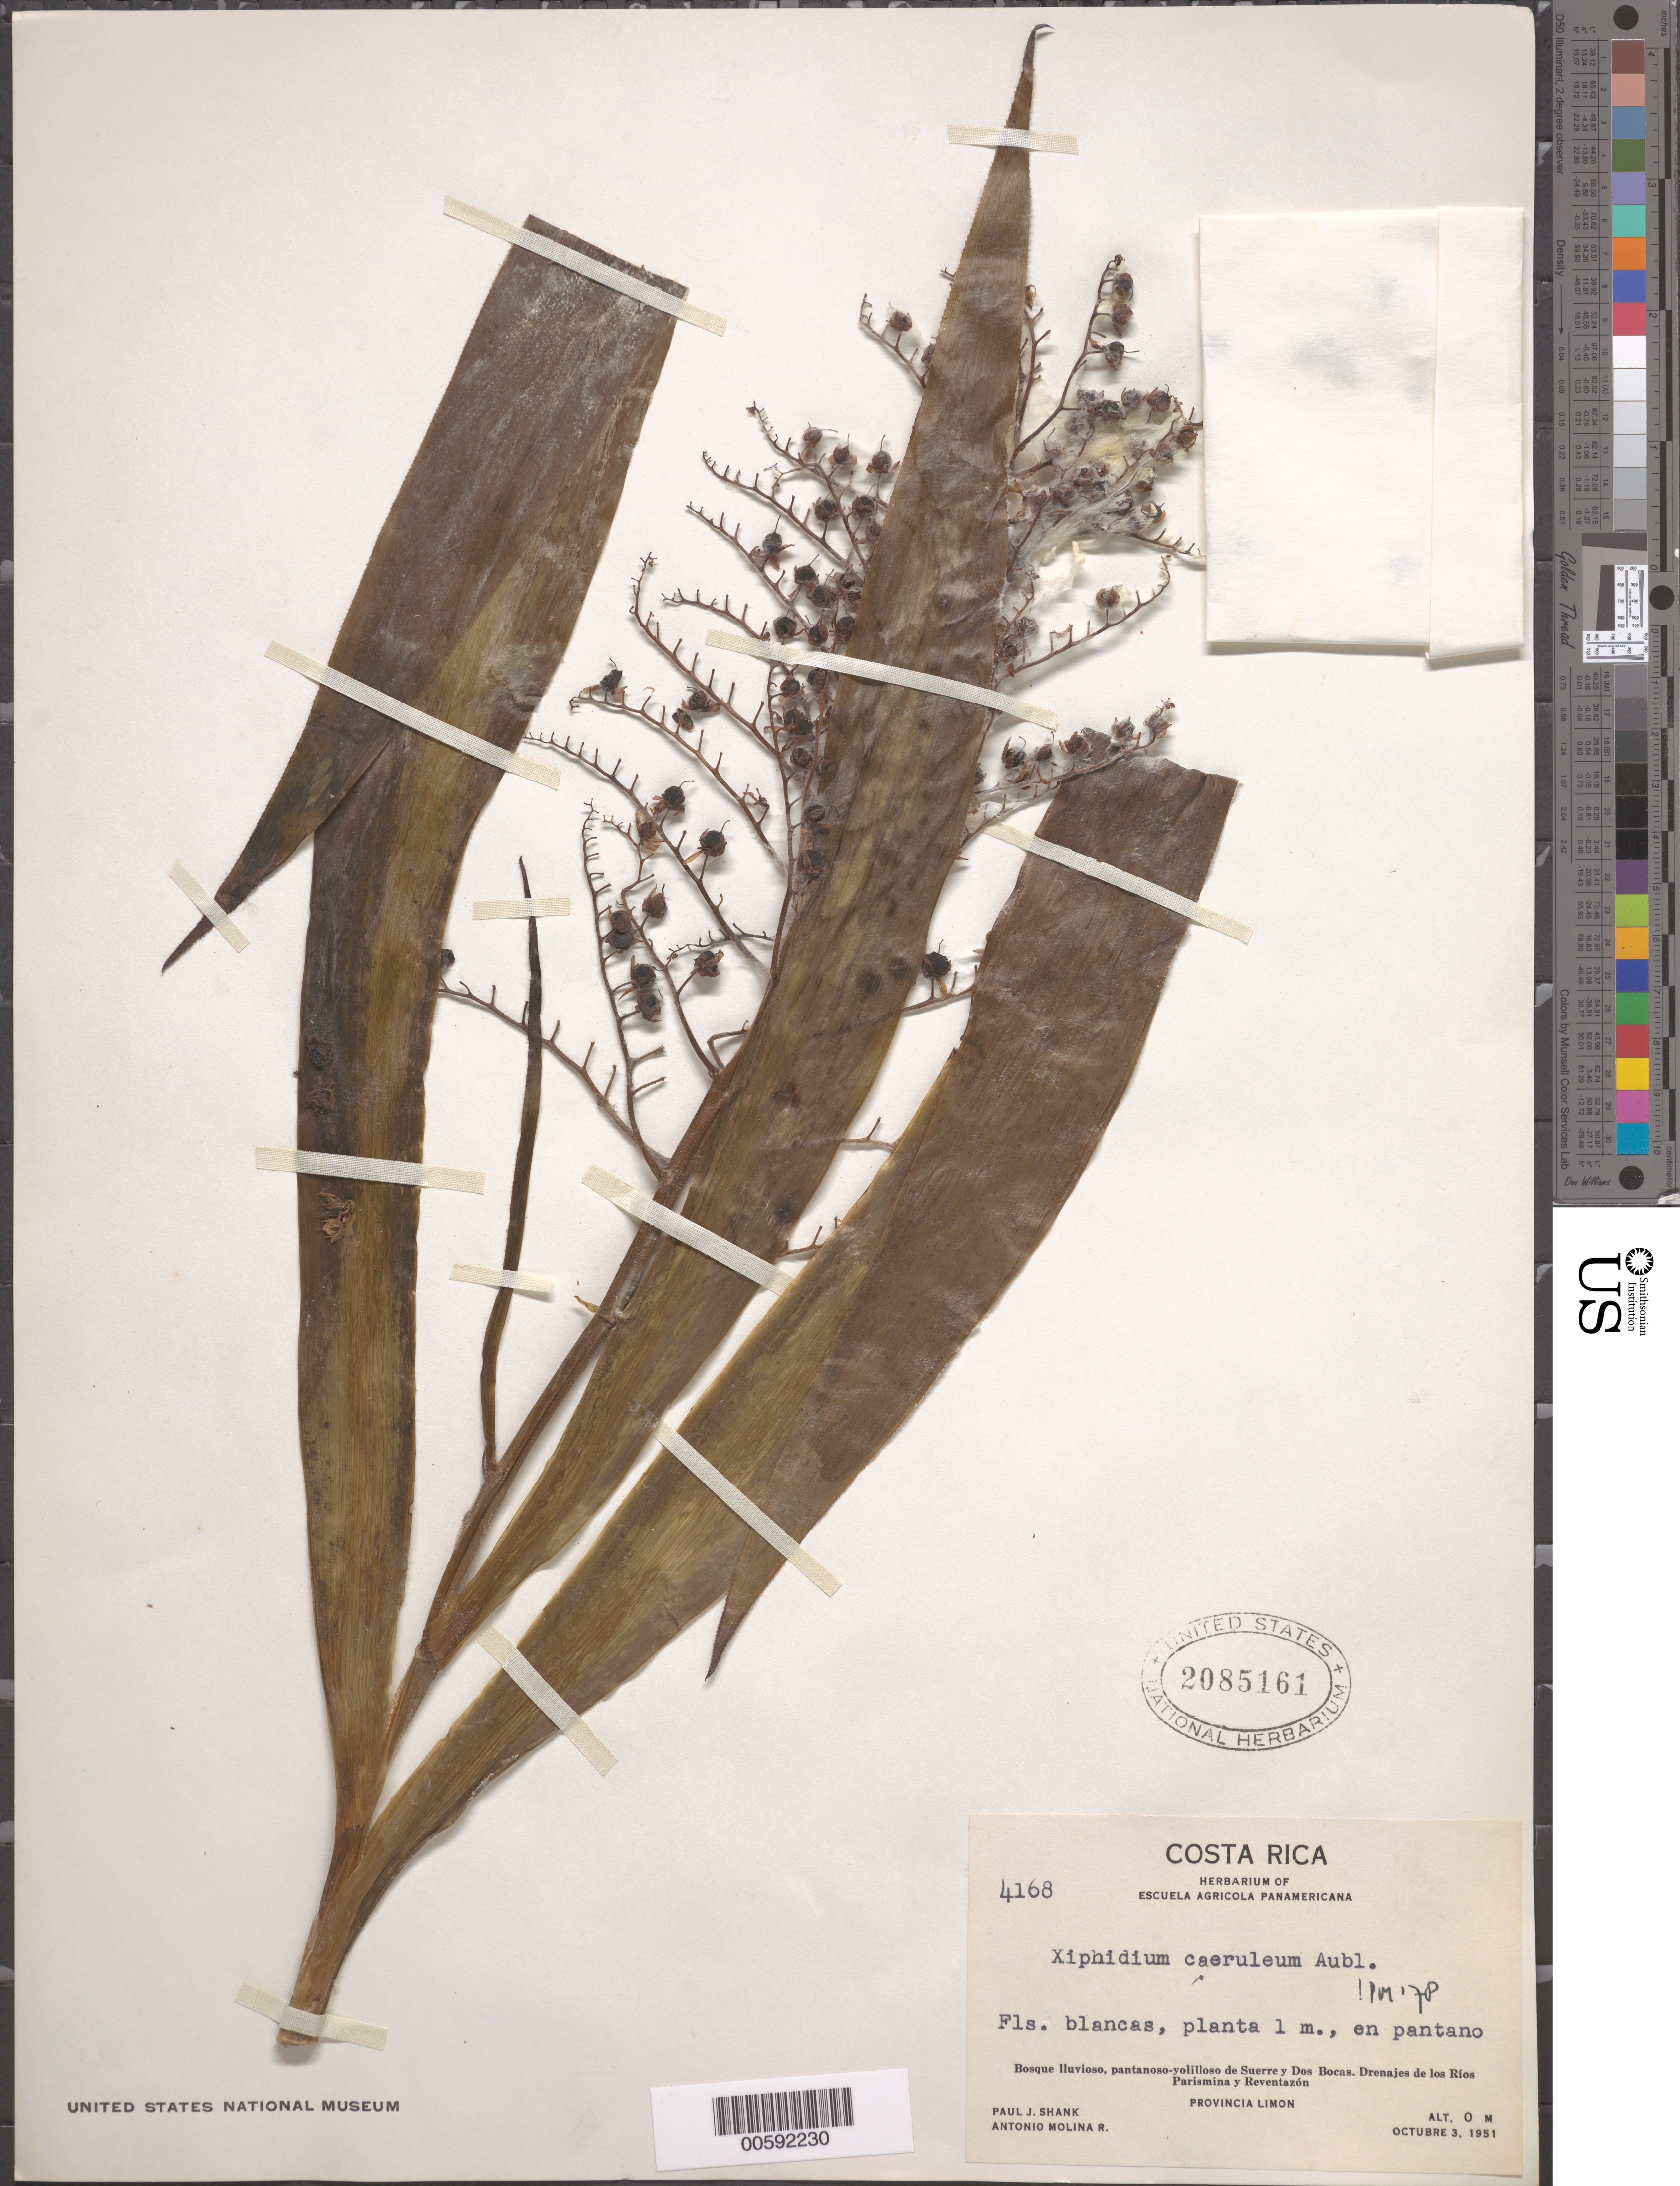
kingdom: Plantae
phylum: Tracheophyta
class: Liliopsida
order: Commelinales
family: Haemodoraceae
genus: Xiphidium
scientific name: Xiphidium caeruleum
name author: Aubl.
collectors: P. J. Shank & A. Molina R.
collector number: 4168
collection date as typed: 03 Oct 1951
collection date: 1951-10-03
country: Costa Rica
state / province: Limón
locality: Bosque Iluvioso, Drenajes de los Rios Parismina and Reventazon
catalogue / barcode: US 2085161